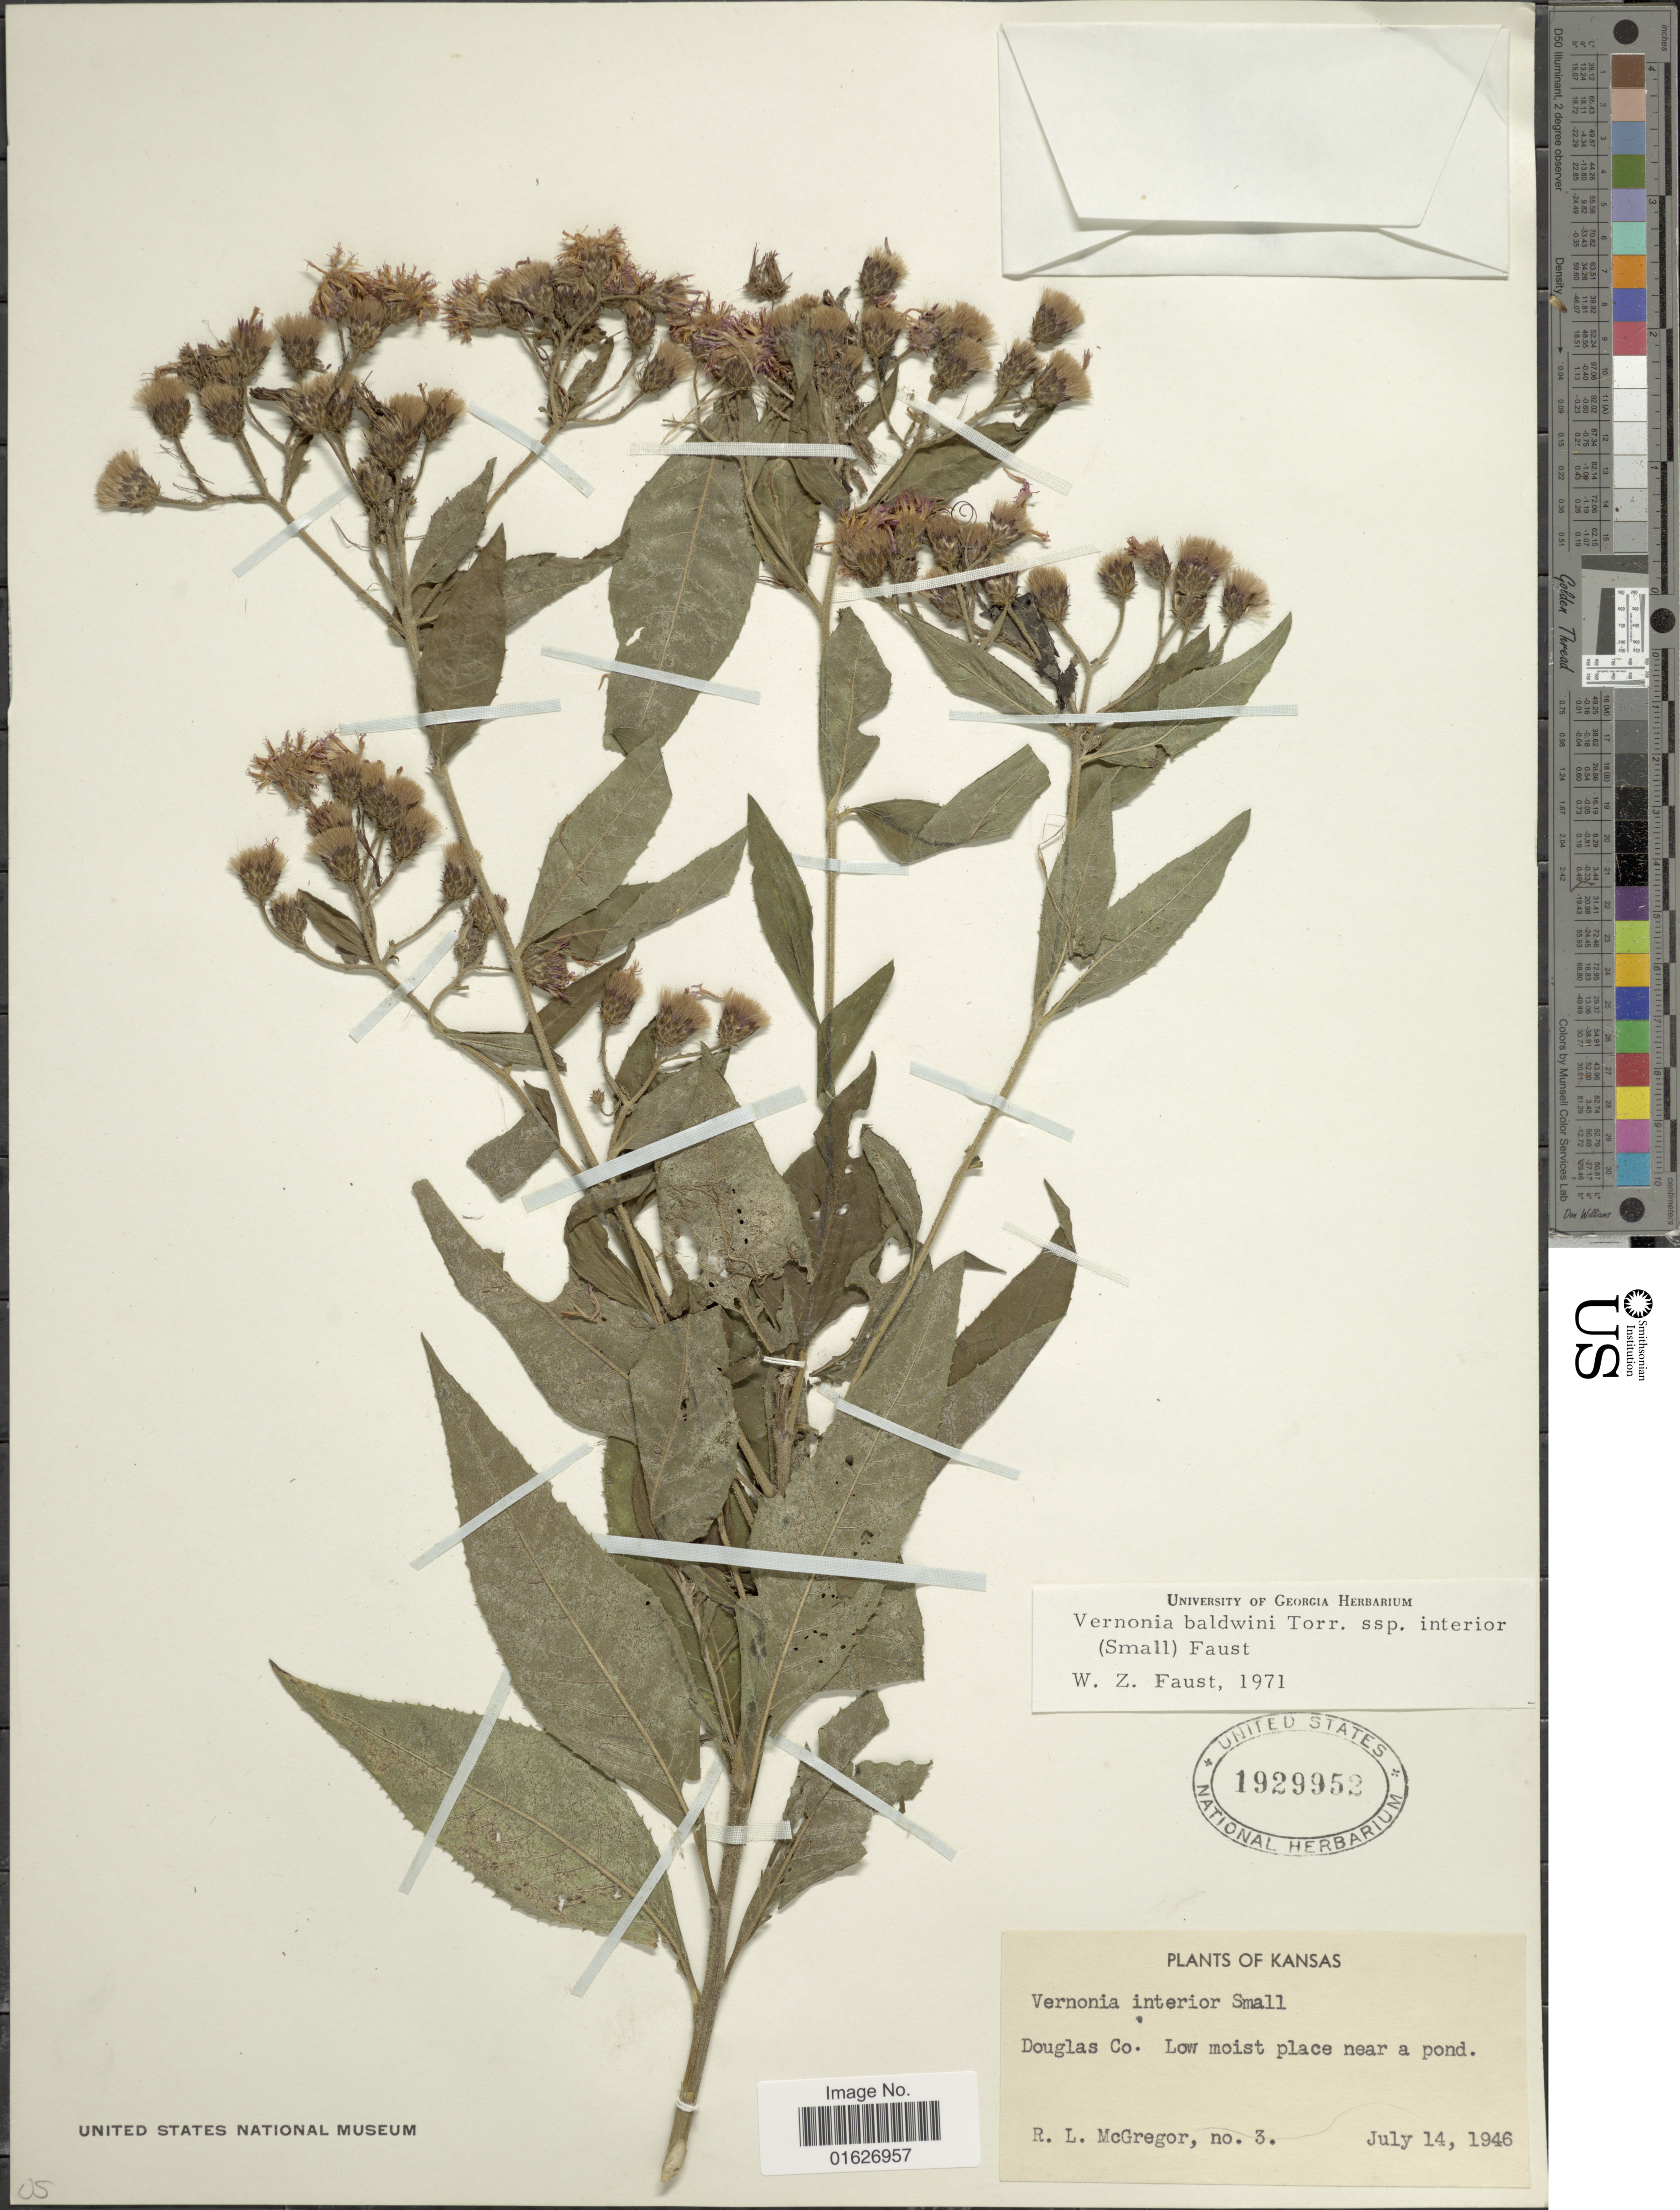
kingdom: Plantae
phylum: Tracheophyta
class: Magnoliopsida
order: Asterales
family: Asteraceae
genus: Vernonia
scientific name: Vernonia baldwinii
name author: Torr.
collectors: R. McGregor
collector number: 3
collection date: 1946-07-14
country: United States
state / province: Kansas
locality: Douglas Co., low moist place near a pond.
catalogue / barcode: US 1929952